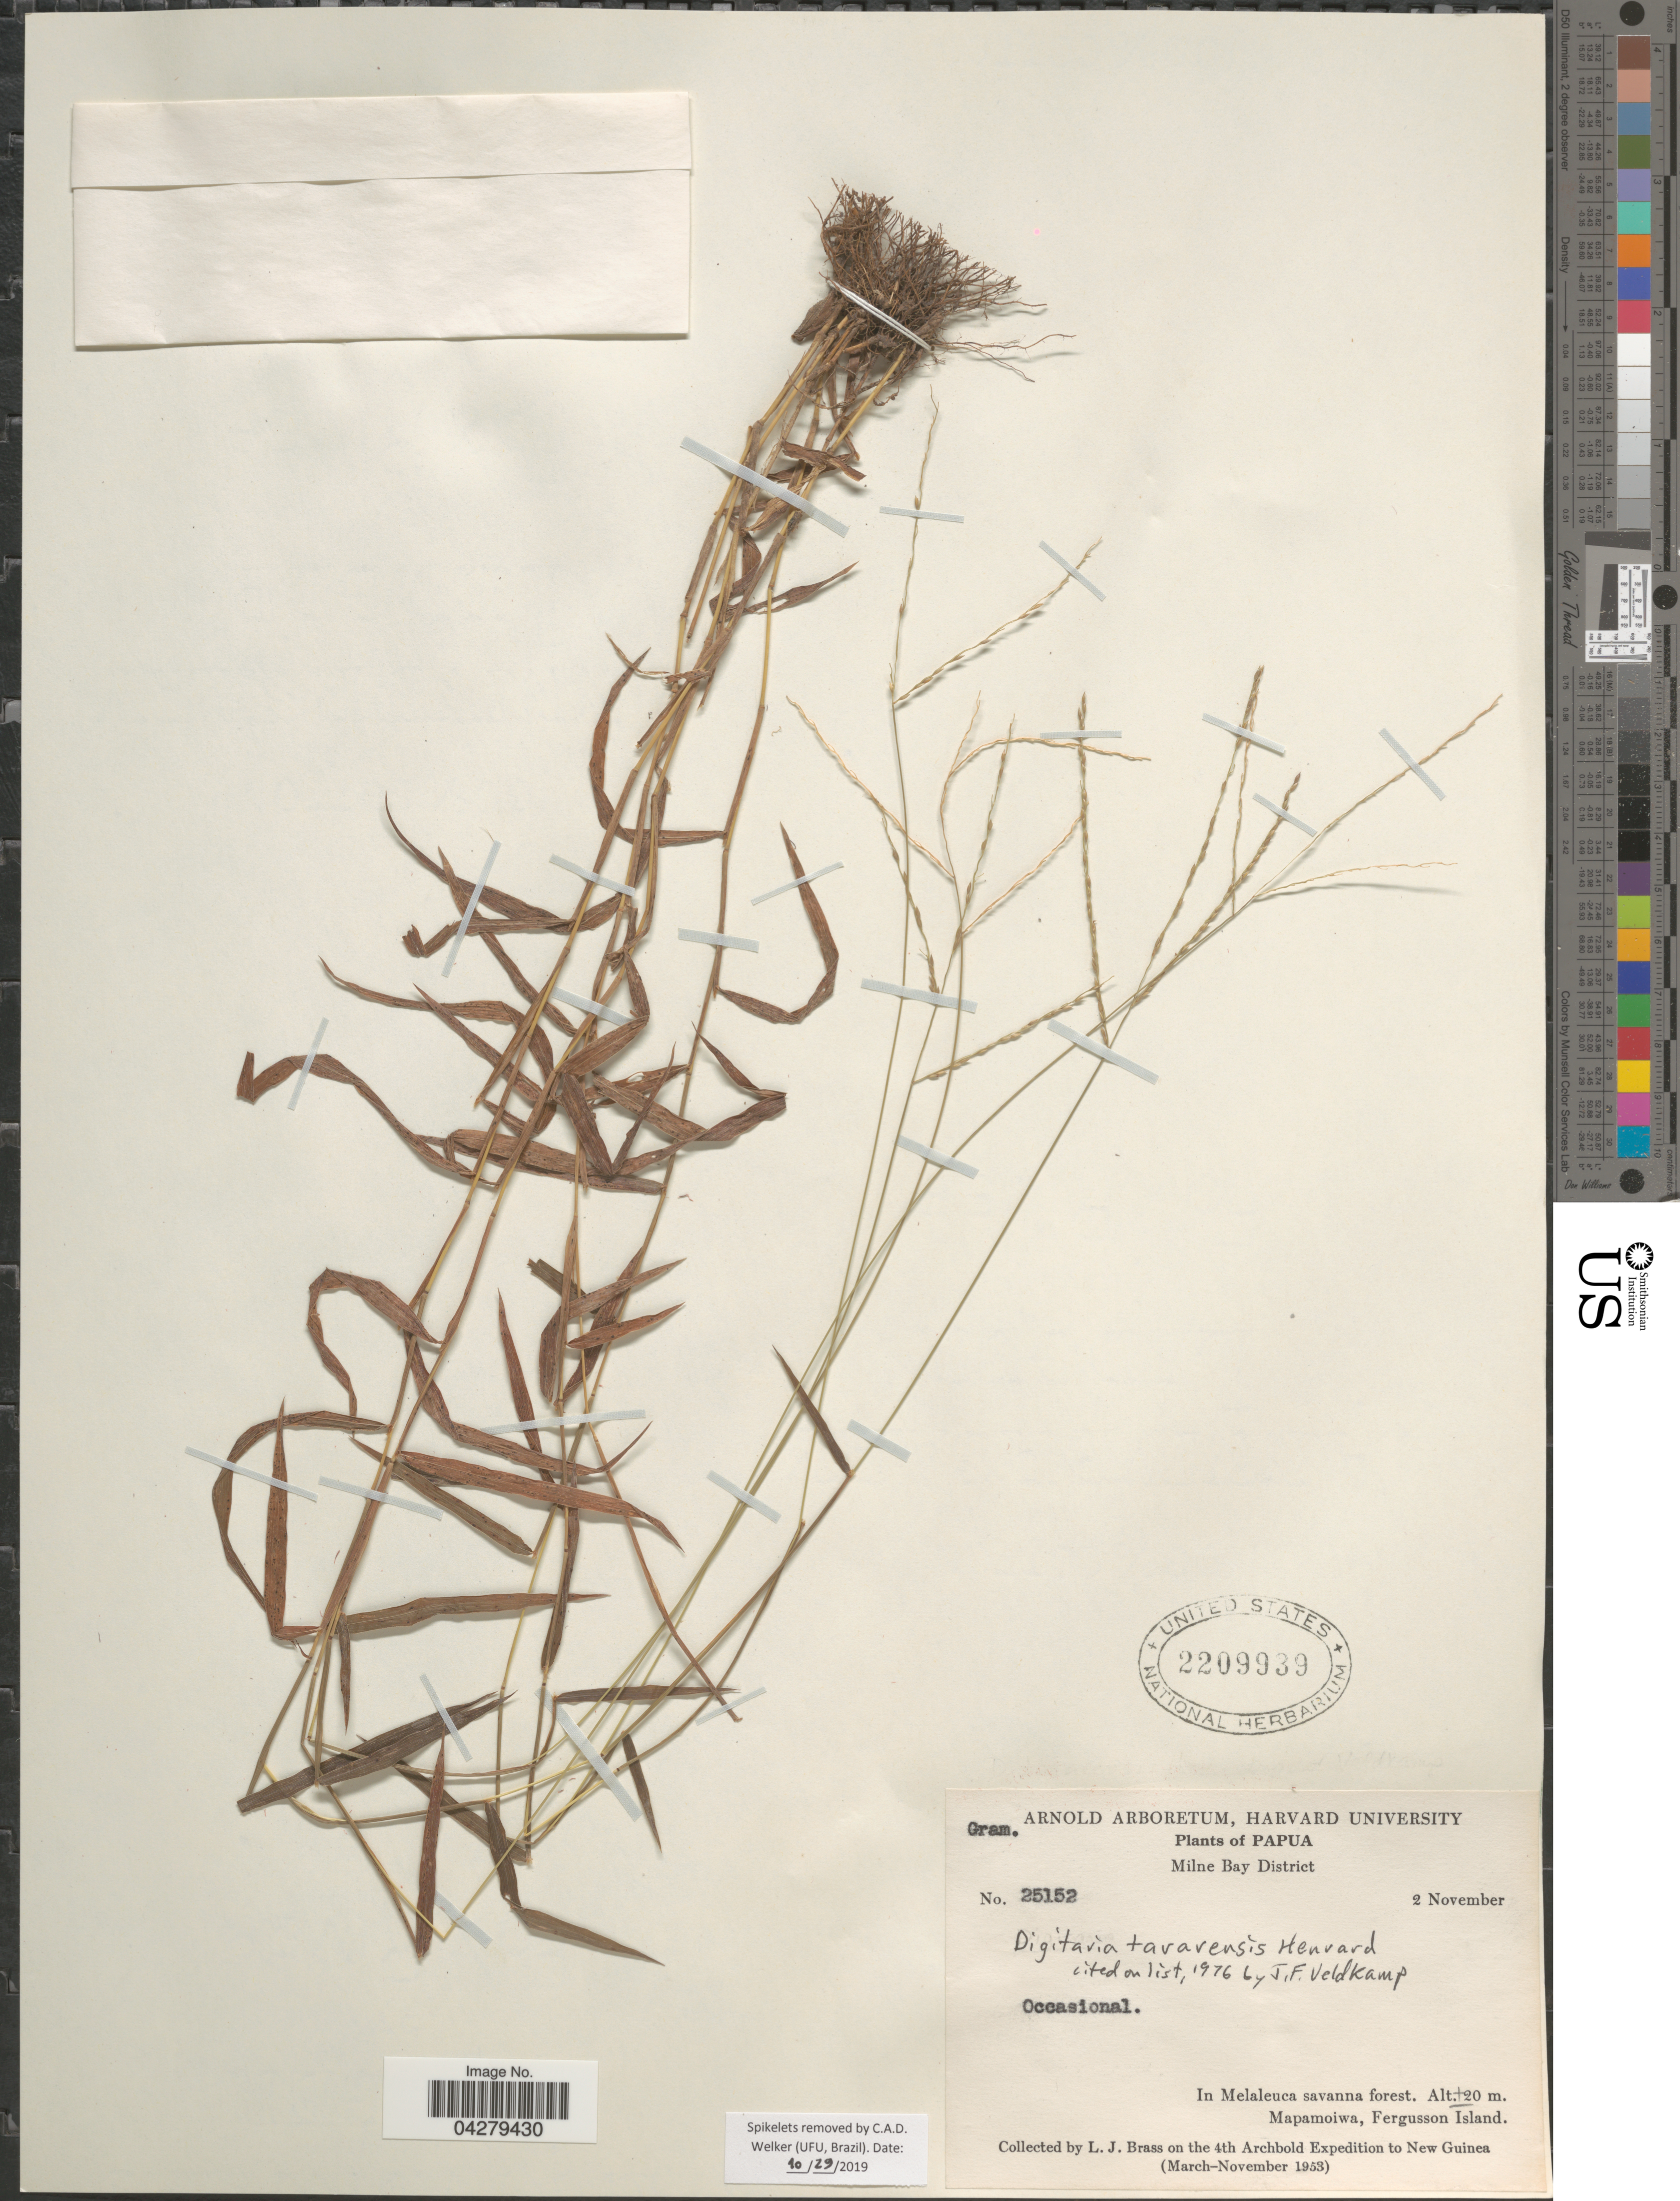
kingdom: Plantae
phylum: Tracheophyta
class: Liliopsida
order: Poales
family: Poaceae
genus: Digitaria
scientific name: Digitaria tararensis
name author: Henr.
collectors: L. J. Brass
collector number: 25152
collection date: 1953-11-02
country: Papua New Guinea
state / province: Milne Bay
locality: Milne Bay District. In Melaleuca savanna forest. Mapamoiwa, Fergusson Island. On the 4th Archbold Expedition to New Guinea (March-November 1953).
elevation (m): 20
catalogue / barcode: US 2209939